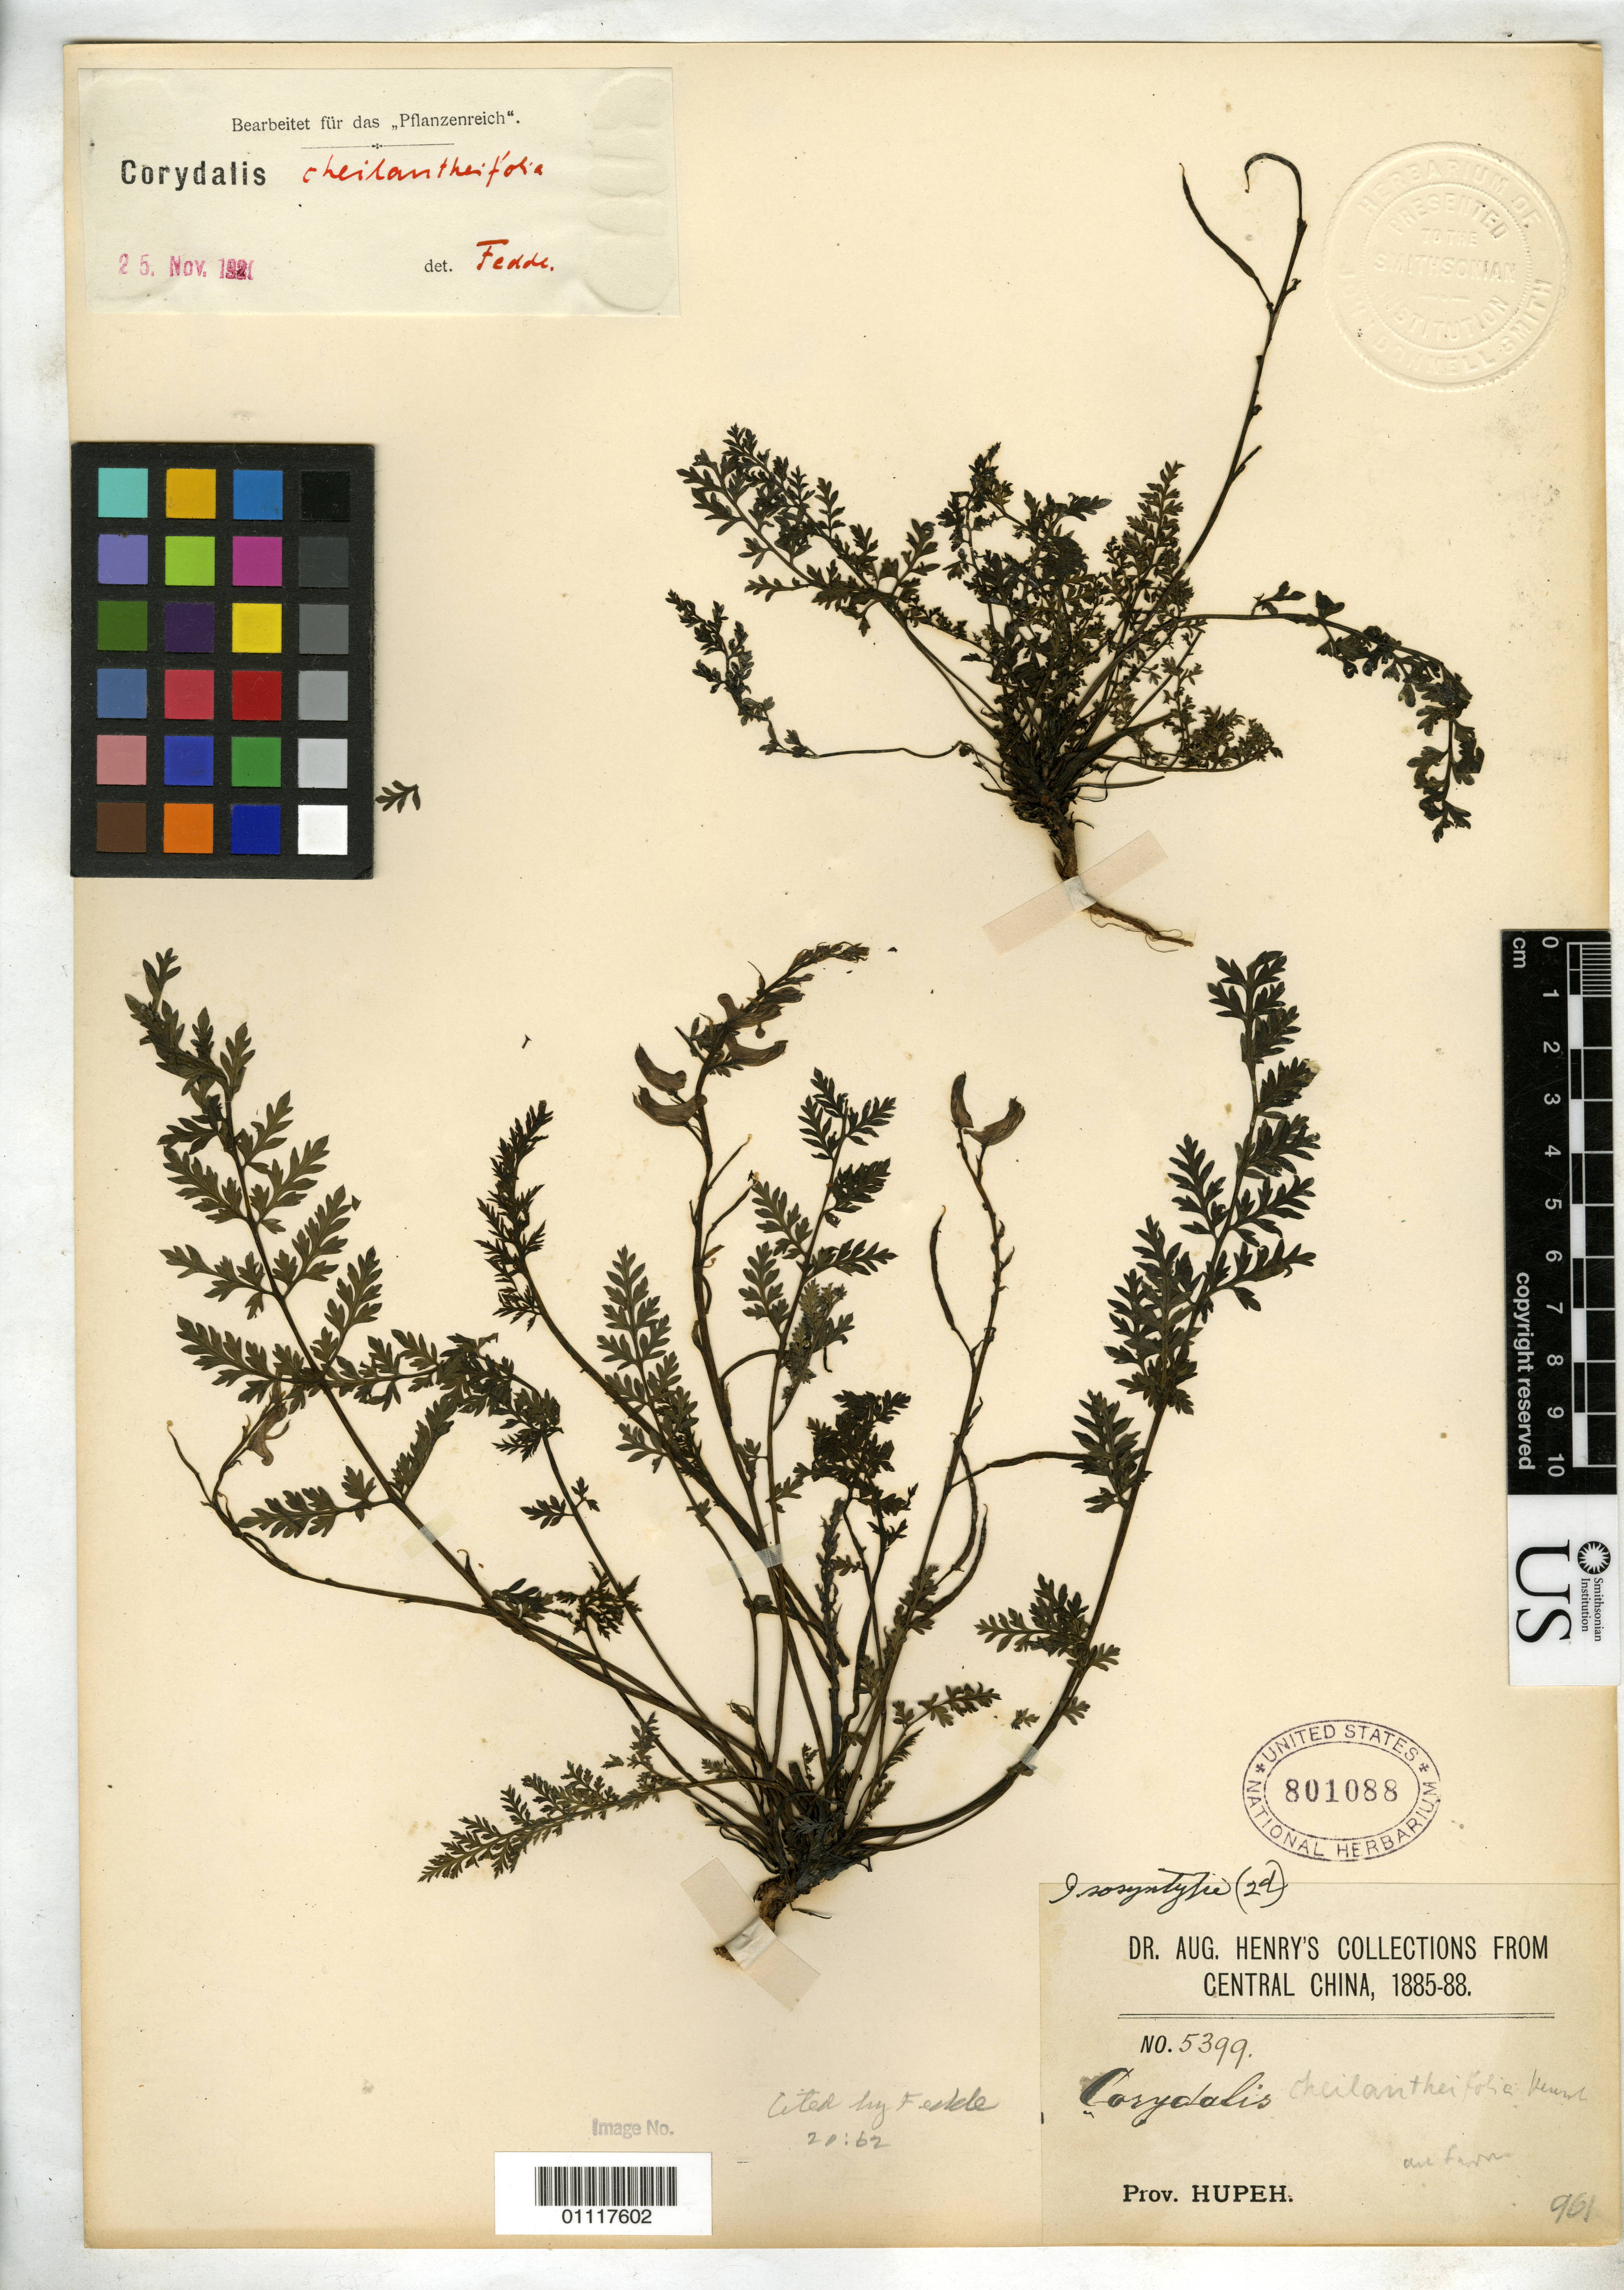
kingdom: Plantae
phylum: Tracheophyta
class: Magnoliopsida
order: Ranunculales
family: Papaveraceae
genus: Corydalis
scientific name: Corydalis cheilanthifolia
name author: Hemsl.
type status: Syntype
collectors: A. Henry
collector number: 5399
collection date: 1885/1888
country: China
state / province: Hubei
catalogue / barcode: US 801088